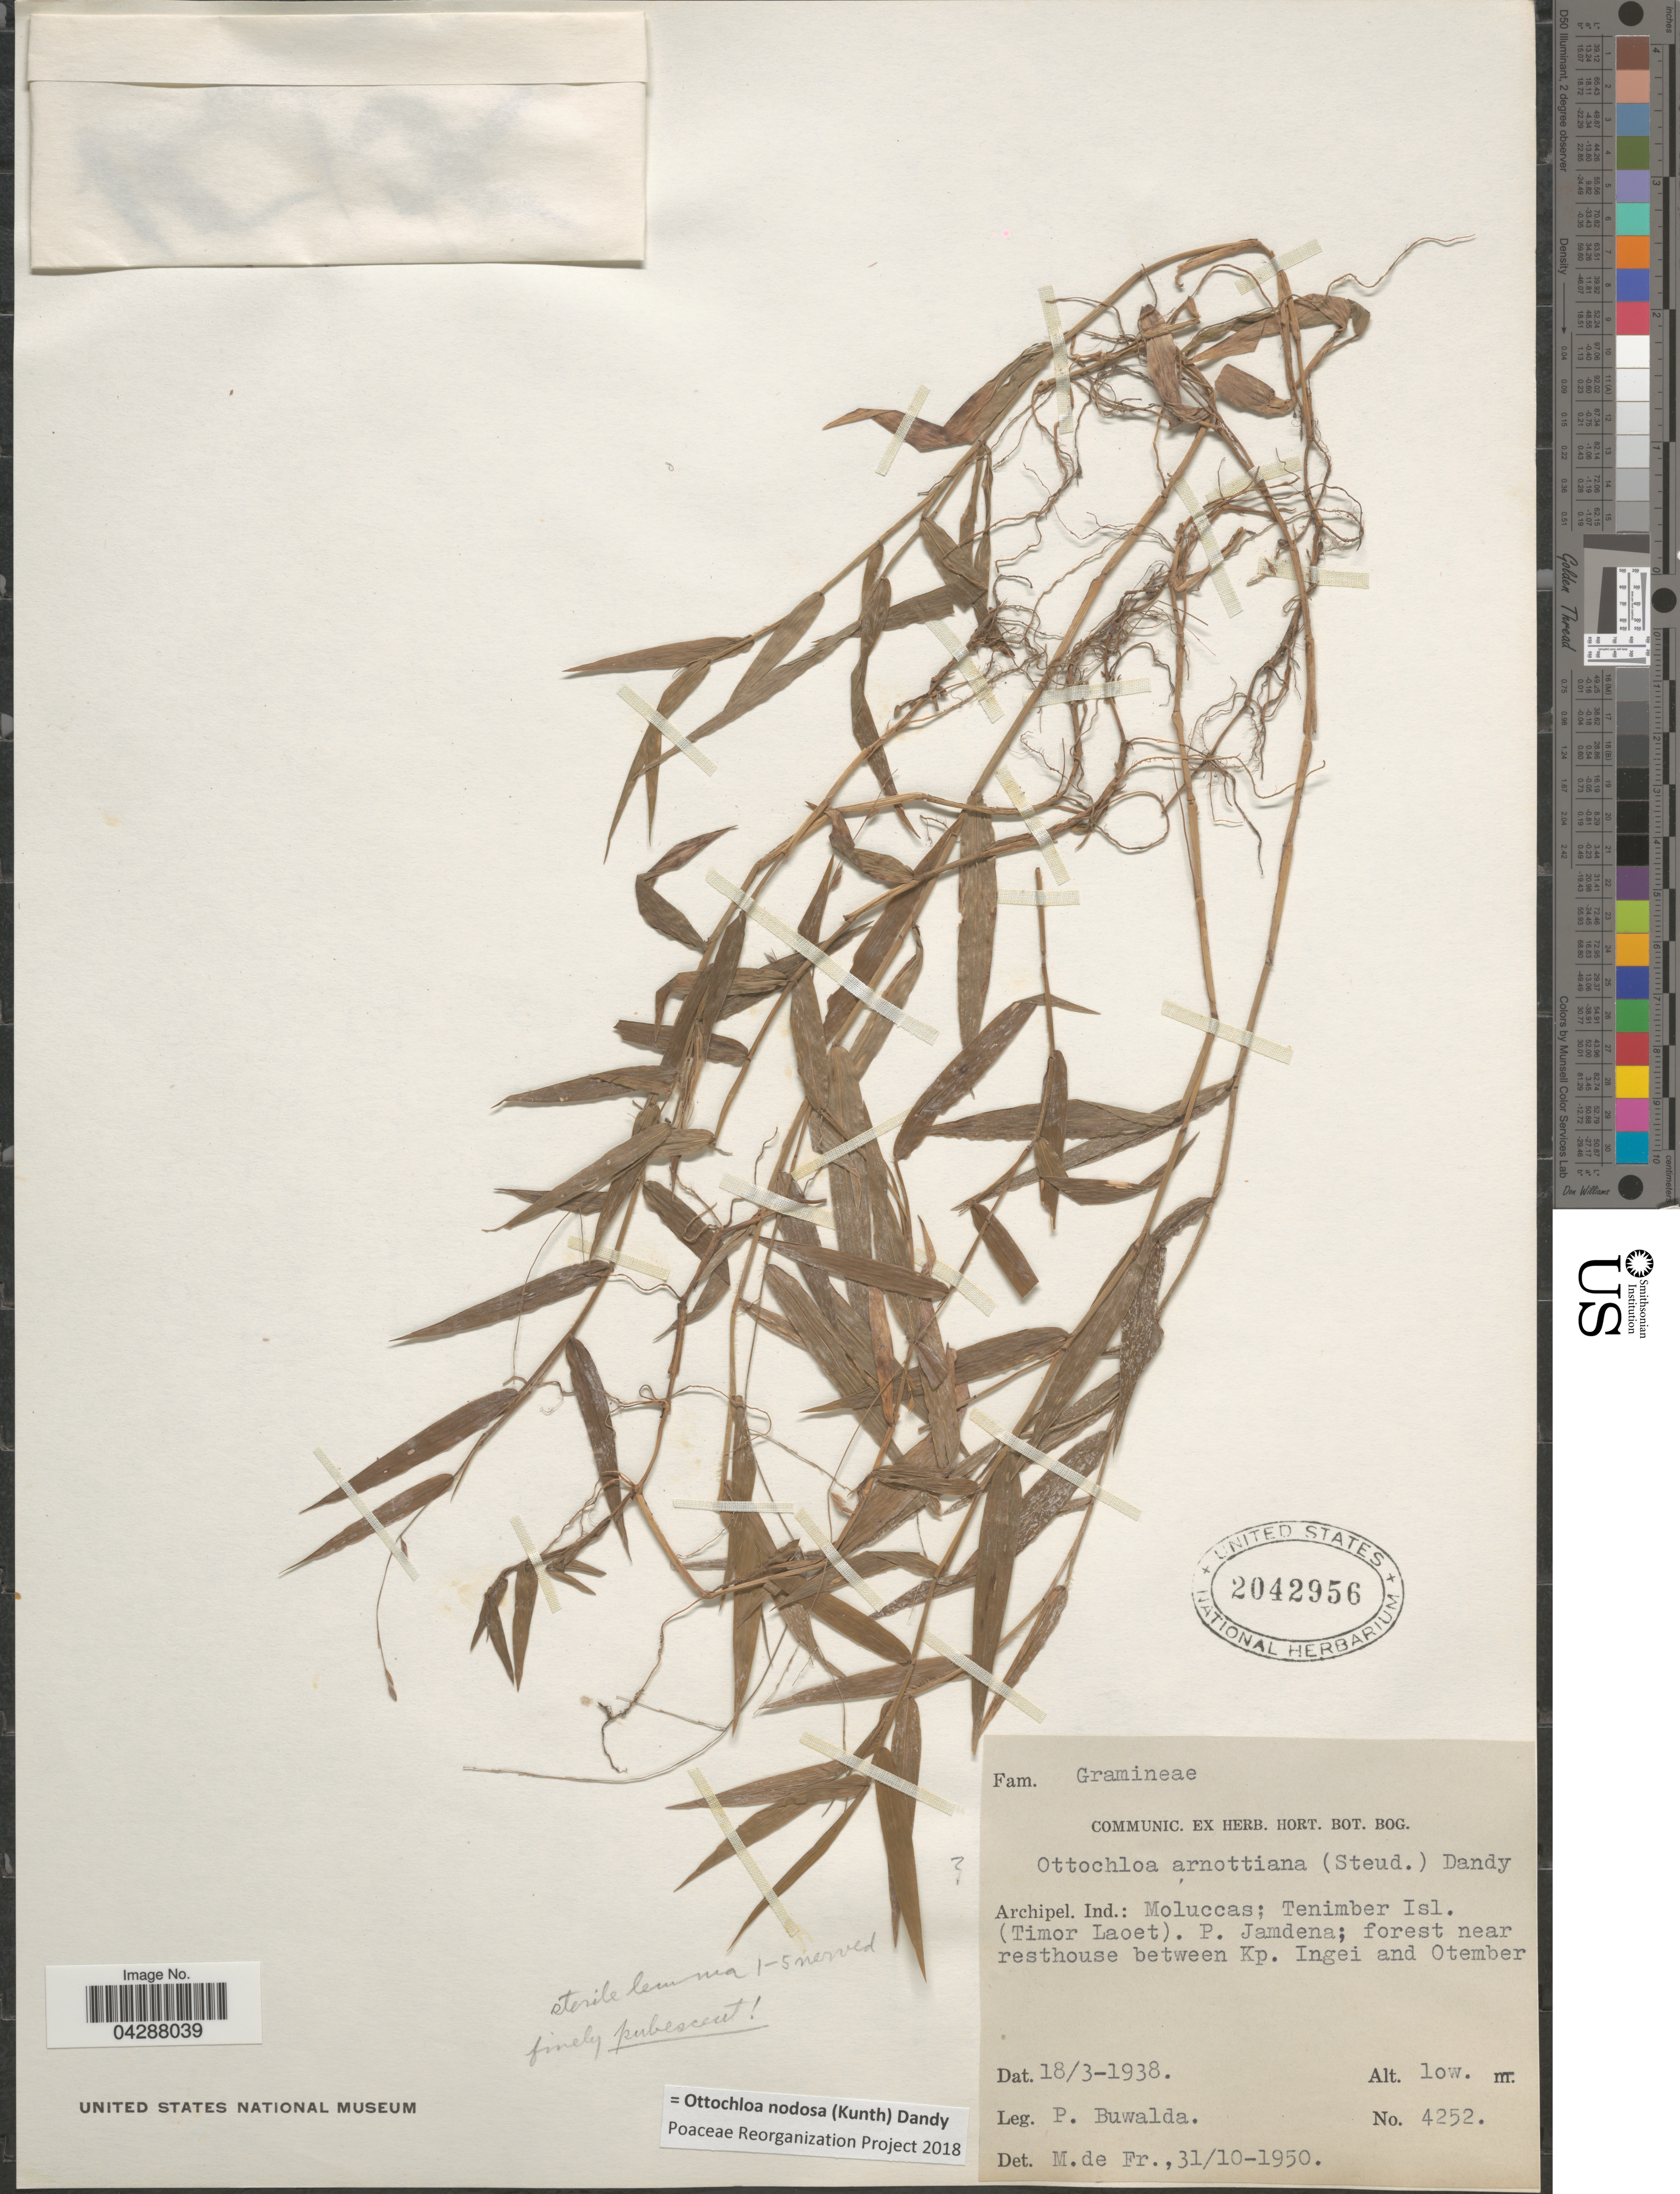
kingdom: Plantae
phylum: Tracheophyta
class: Liliopsida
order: Poales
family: Poaceae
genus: Ottochloa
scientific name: Ottochloa nodosa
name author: (Kunth) Dandy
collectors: P. Buwalda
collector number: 4252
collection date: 1938-03-18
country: Indonesia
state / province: Maluku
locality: Archipel. Ind.: Moluccas; Tenimber Isl. (Timor Laoet). P. Jamdena; forest near resthouse between Kp. Ingei and Otember.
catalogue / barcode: US 2042956